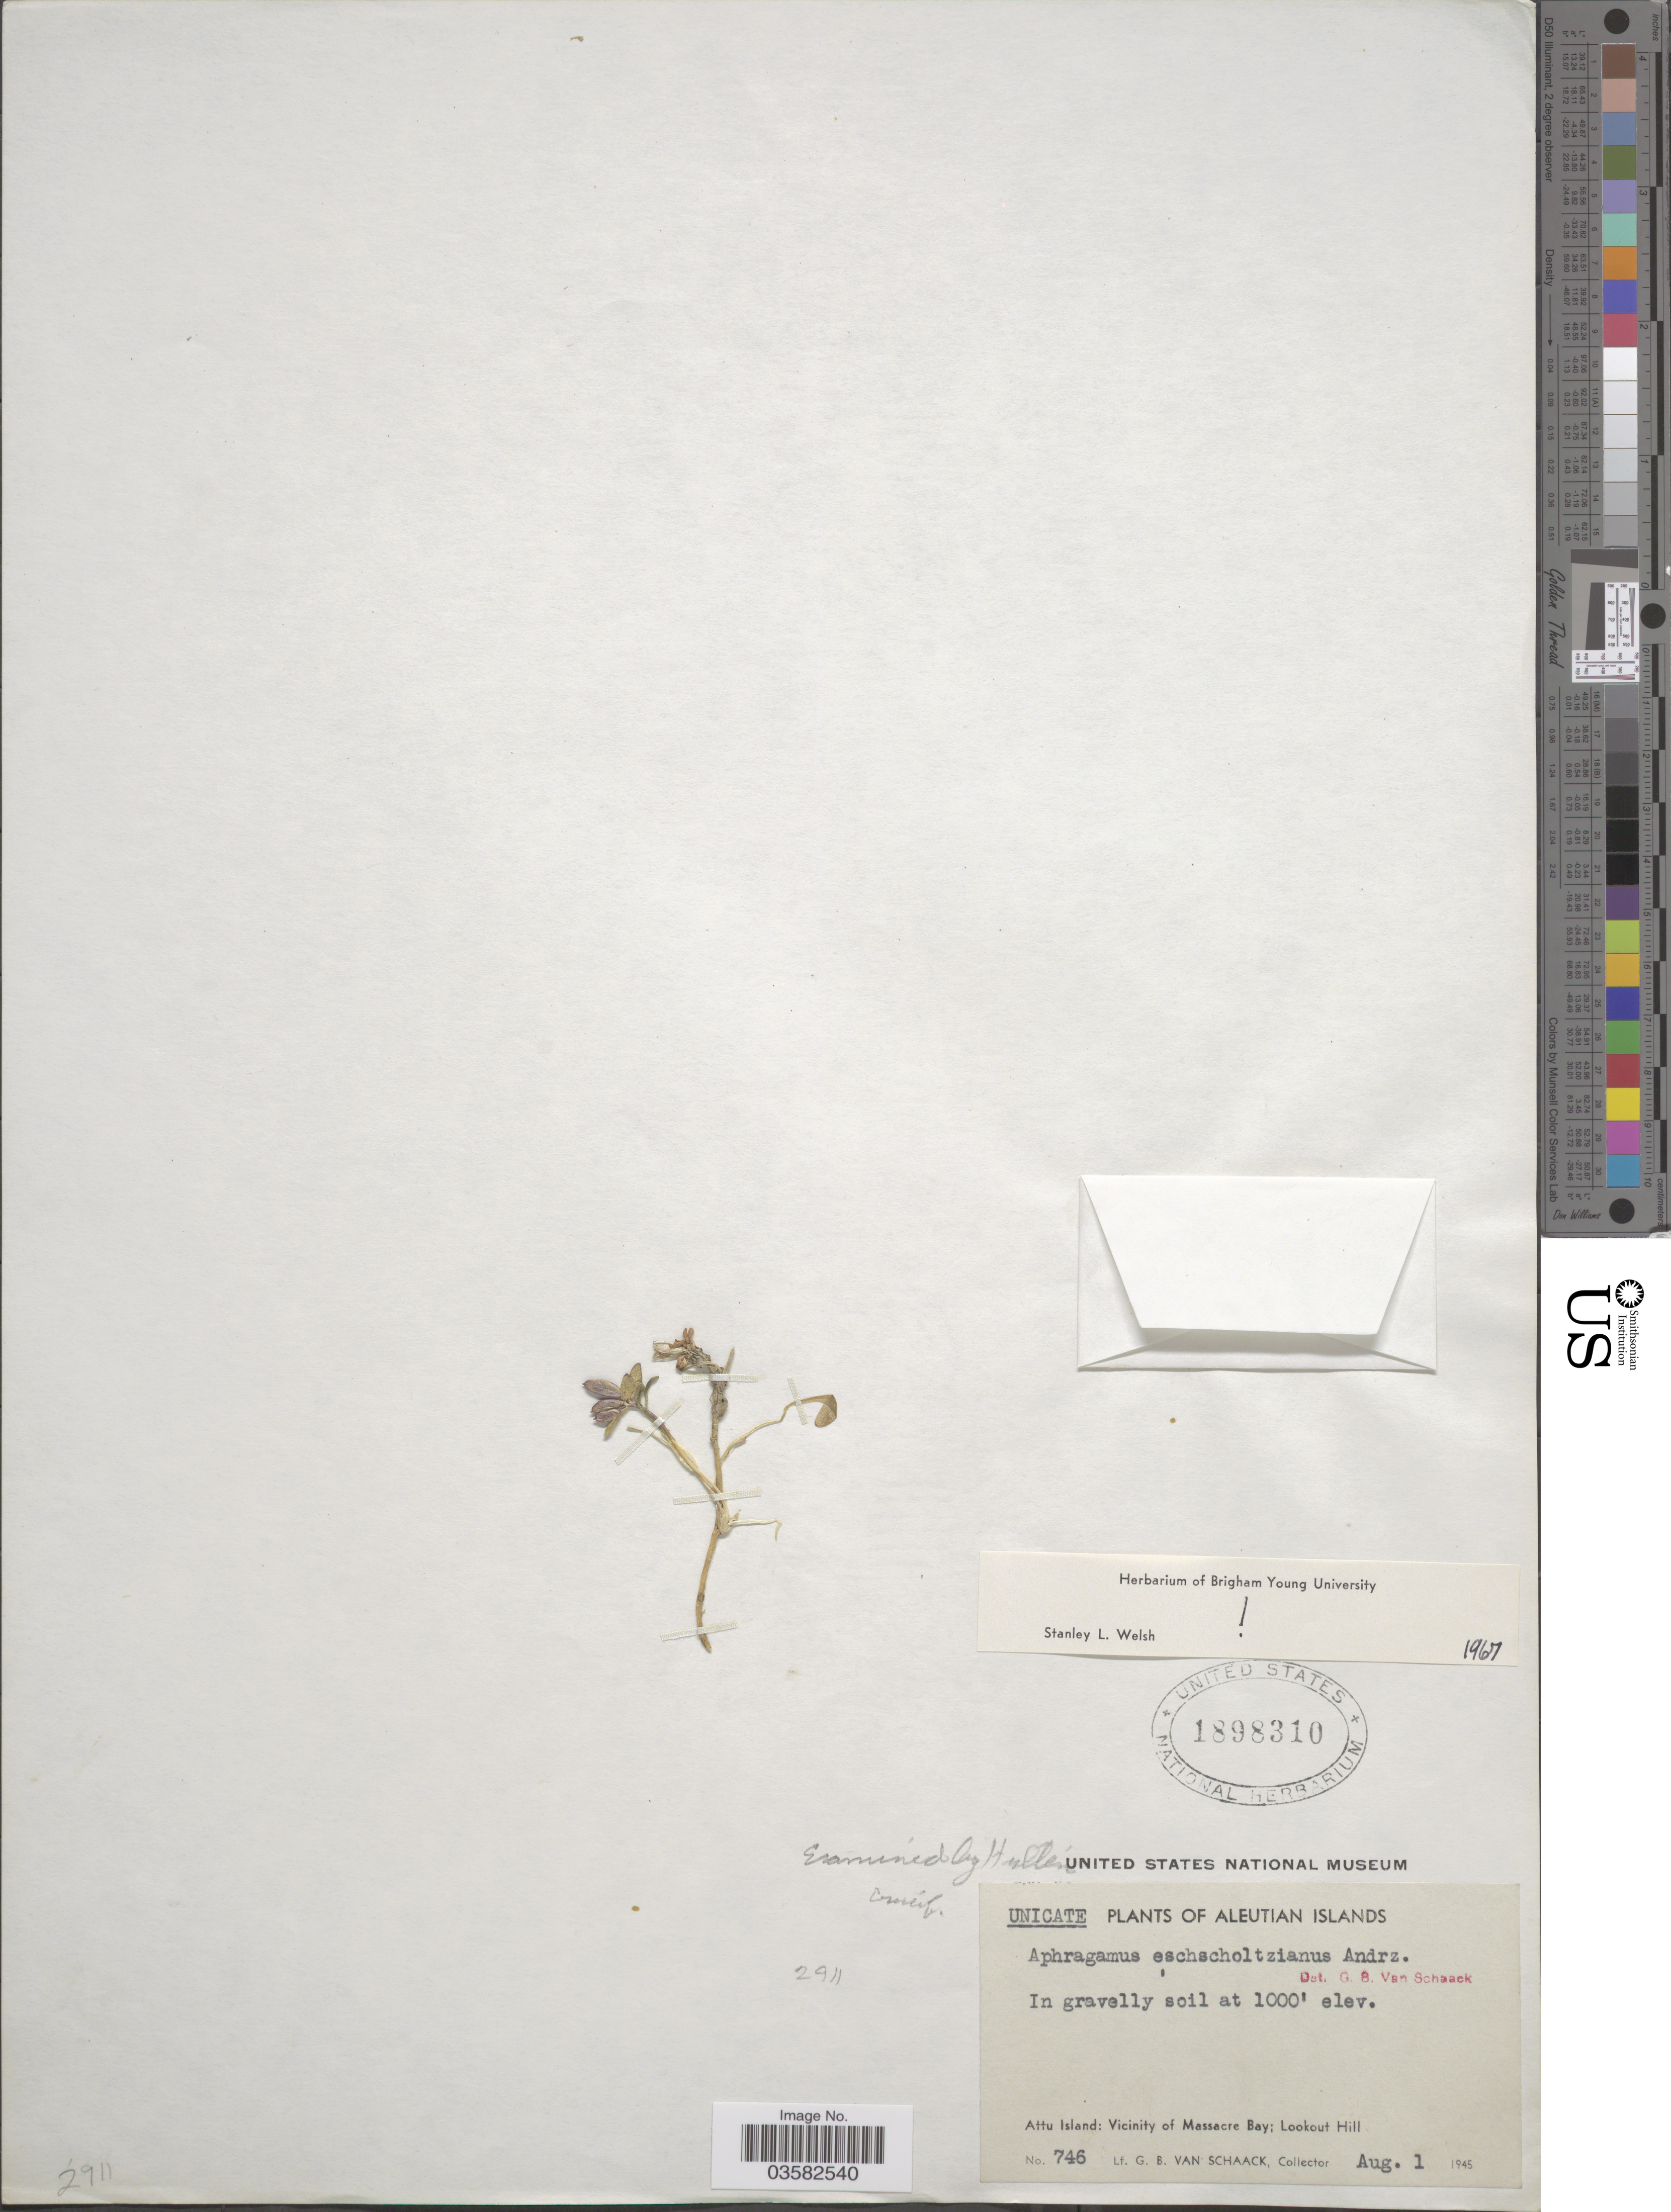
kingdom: Plantae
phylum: Tracheophyta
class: Magnoliopsida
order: Brassicales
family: Brassicaceae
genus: Aphragmus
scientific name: Aphragmus eschscholtzianus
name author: Andrz. ex DC.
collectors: G. Van Schaak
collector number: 746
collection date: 1945-08-01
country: United States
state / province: Alaska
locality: Aleutian Islands. Attu Island: Vicinity of Massacre Bay; Lookout Hill.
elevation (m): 305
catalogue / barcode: US 1898310